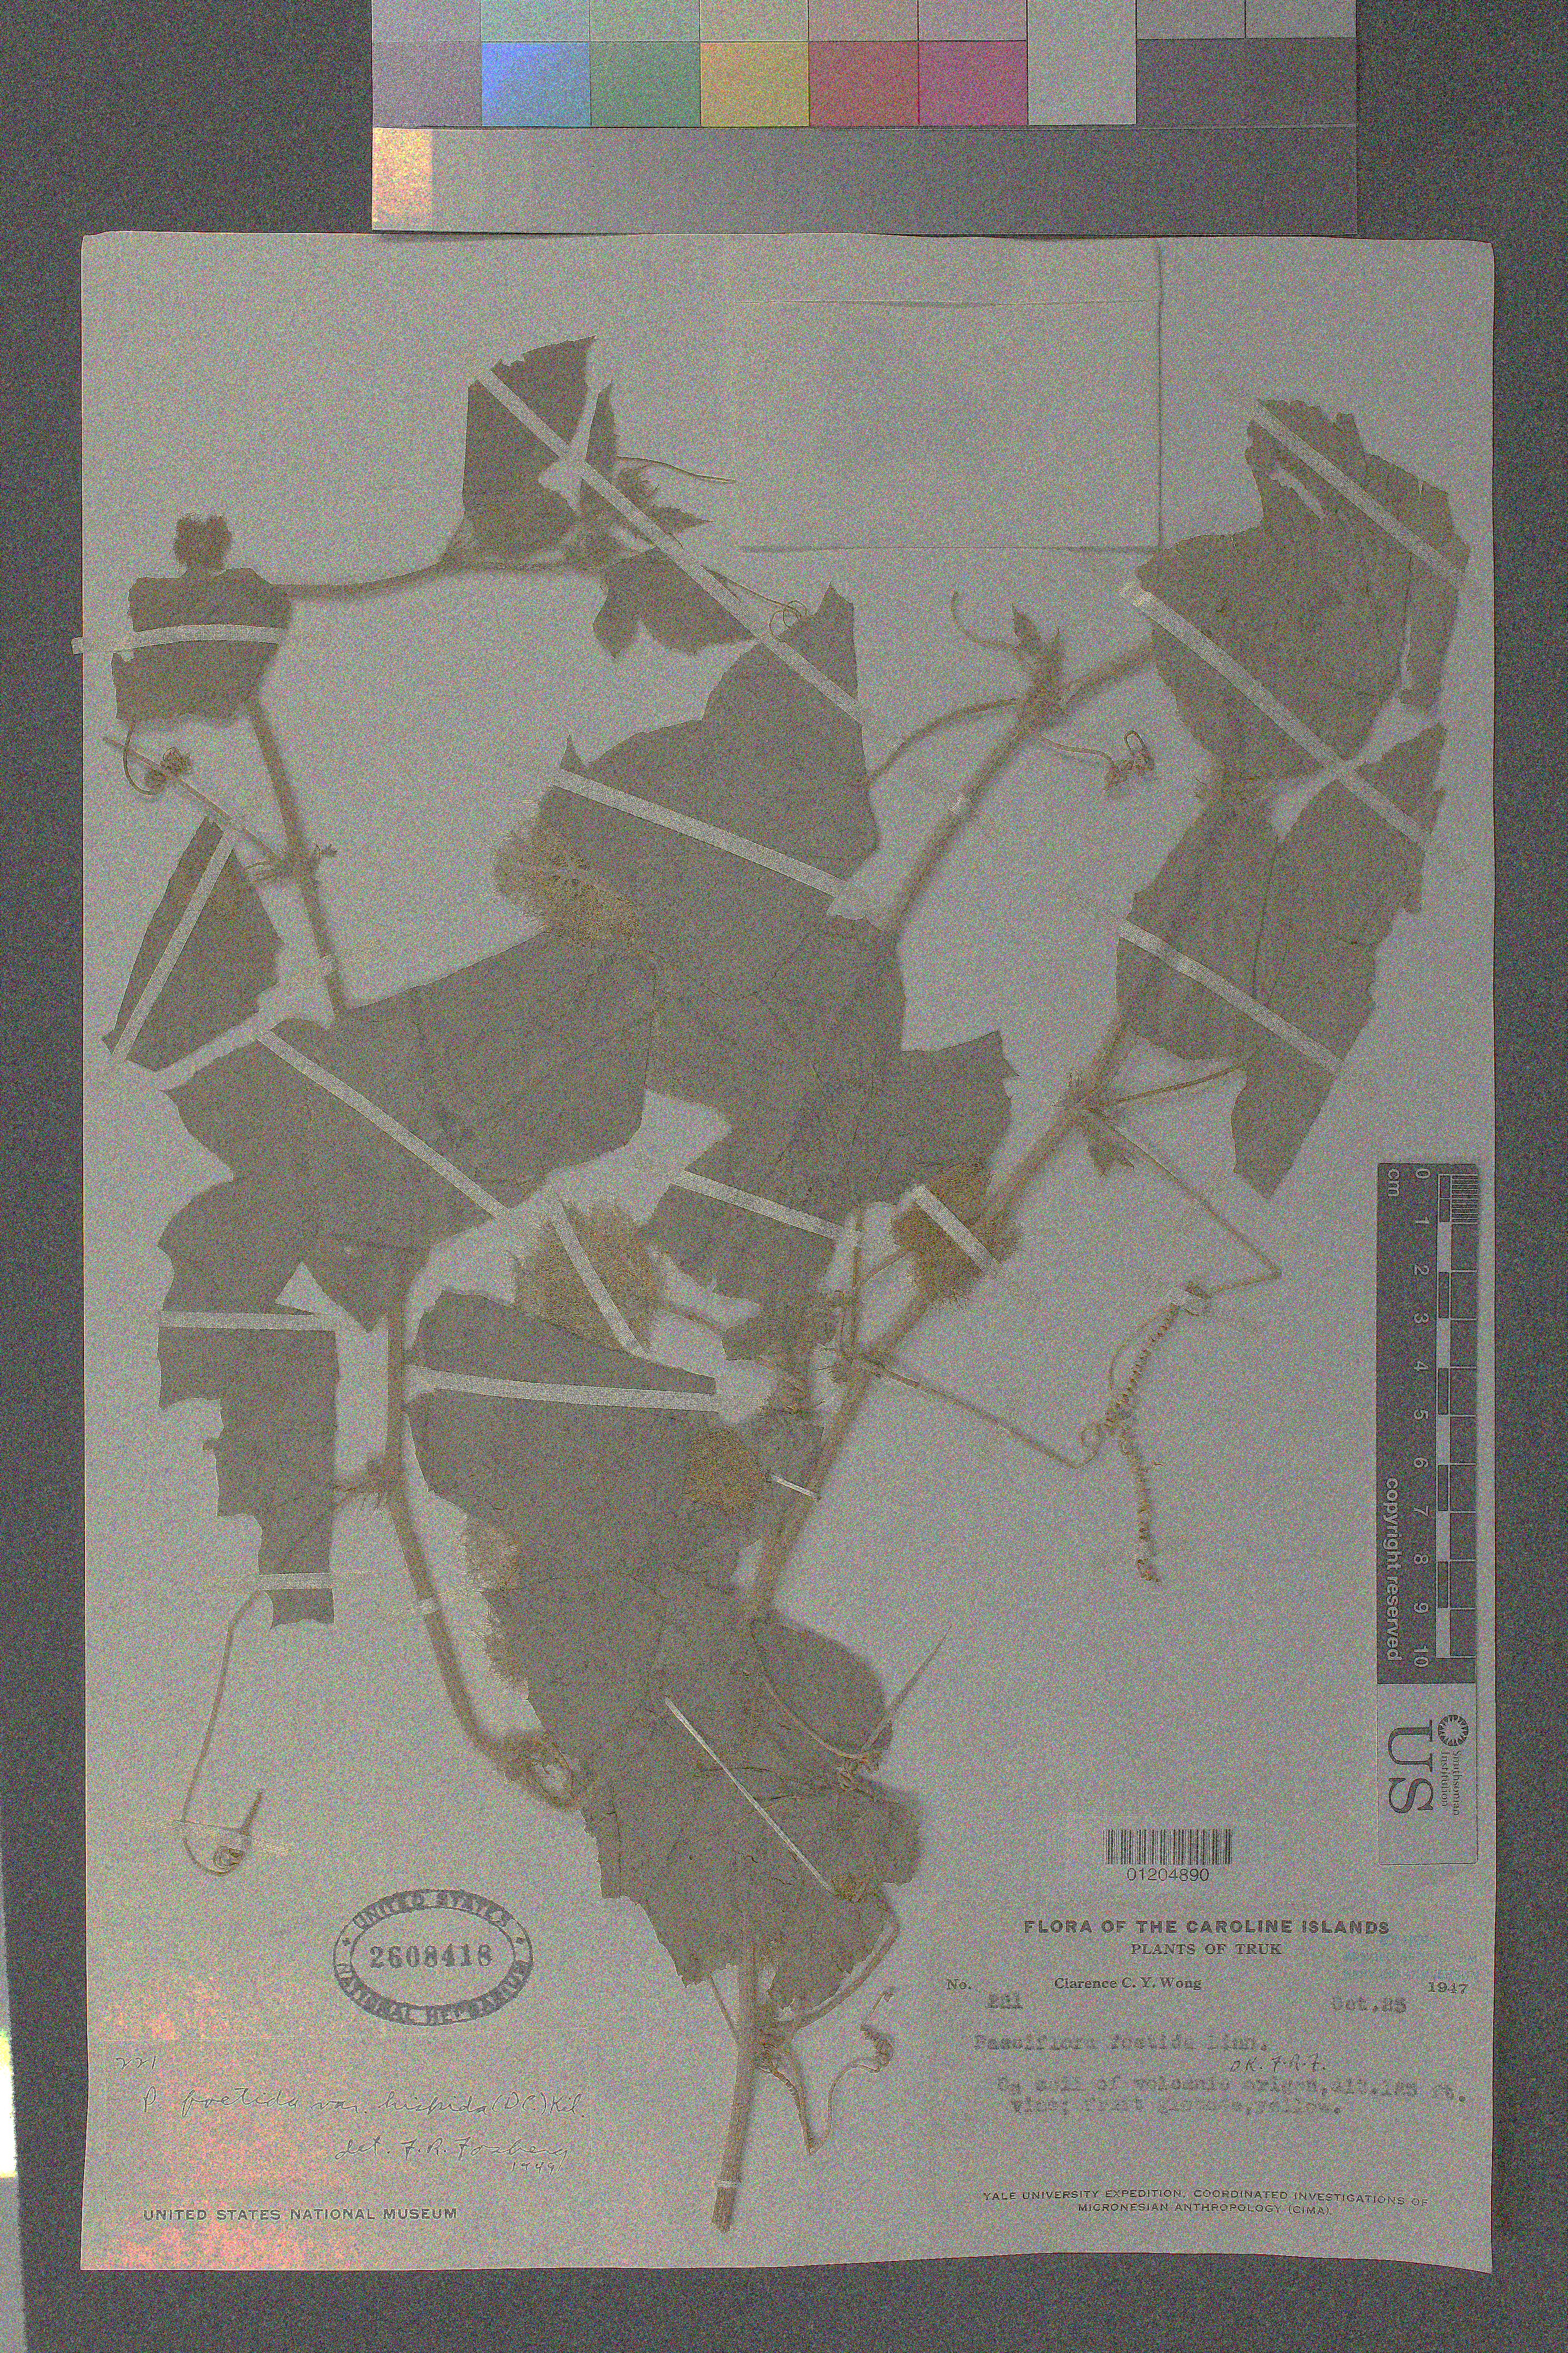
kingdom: Plantae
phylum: Tracheophyta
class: Magnoliopsida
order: Malpighiales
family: Passifloraceae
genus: Passiflora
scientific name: Passiflora foetida var. hispida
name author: (DC. ex Triana & Planch.) Killip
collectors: C. Wong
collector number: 221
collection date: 1947-10-25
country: Micronesia, Federated States of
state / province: Truk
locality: Caroline Islands. Truk. On coll of volcanic origin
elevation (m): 38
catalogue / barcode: US 2608418